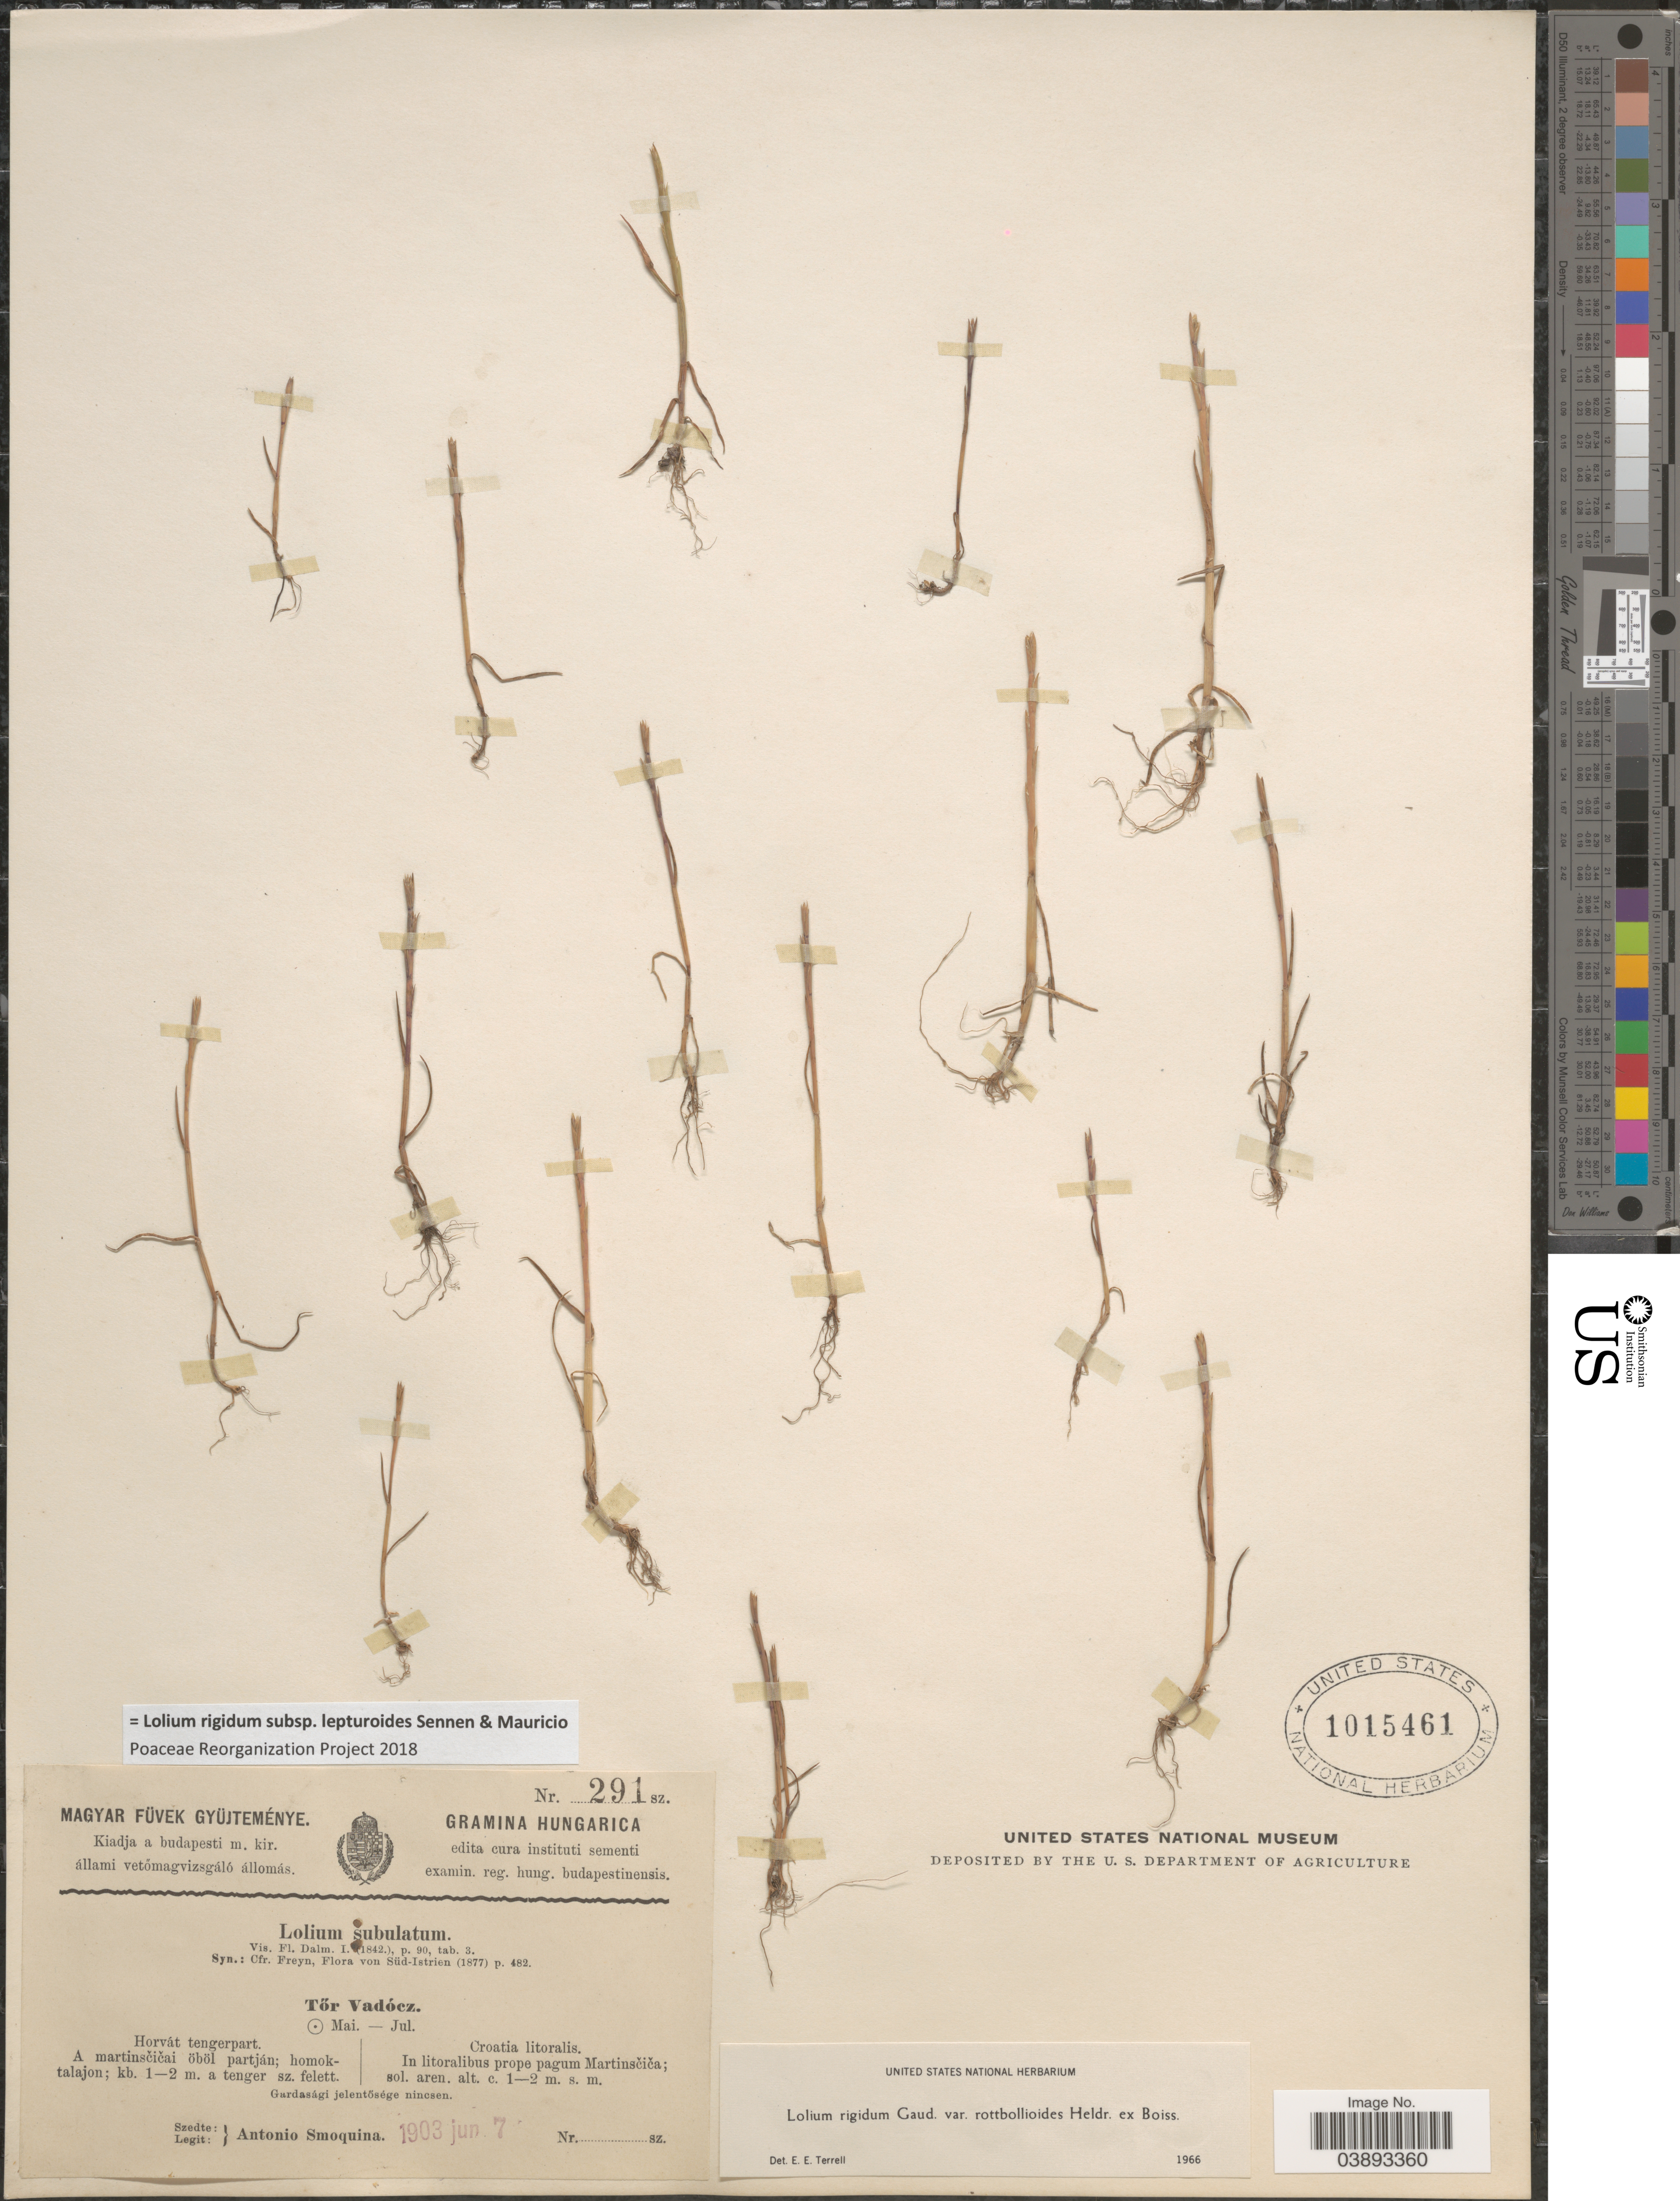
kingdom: Plantae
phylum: Tracheophyta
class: Liliopsida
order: Poales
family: Poaceae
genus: Lolium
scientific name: Lolium rigidum subsp. lepturoides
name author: Sennen & Mauricio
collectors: A. Smoquina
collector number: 291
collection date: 1903-06-07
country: Hungary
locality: Croatia litoralis. In litoralibus prope pagum Martinisčiča.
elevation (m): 1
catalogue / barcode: US 1015461